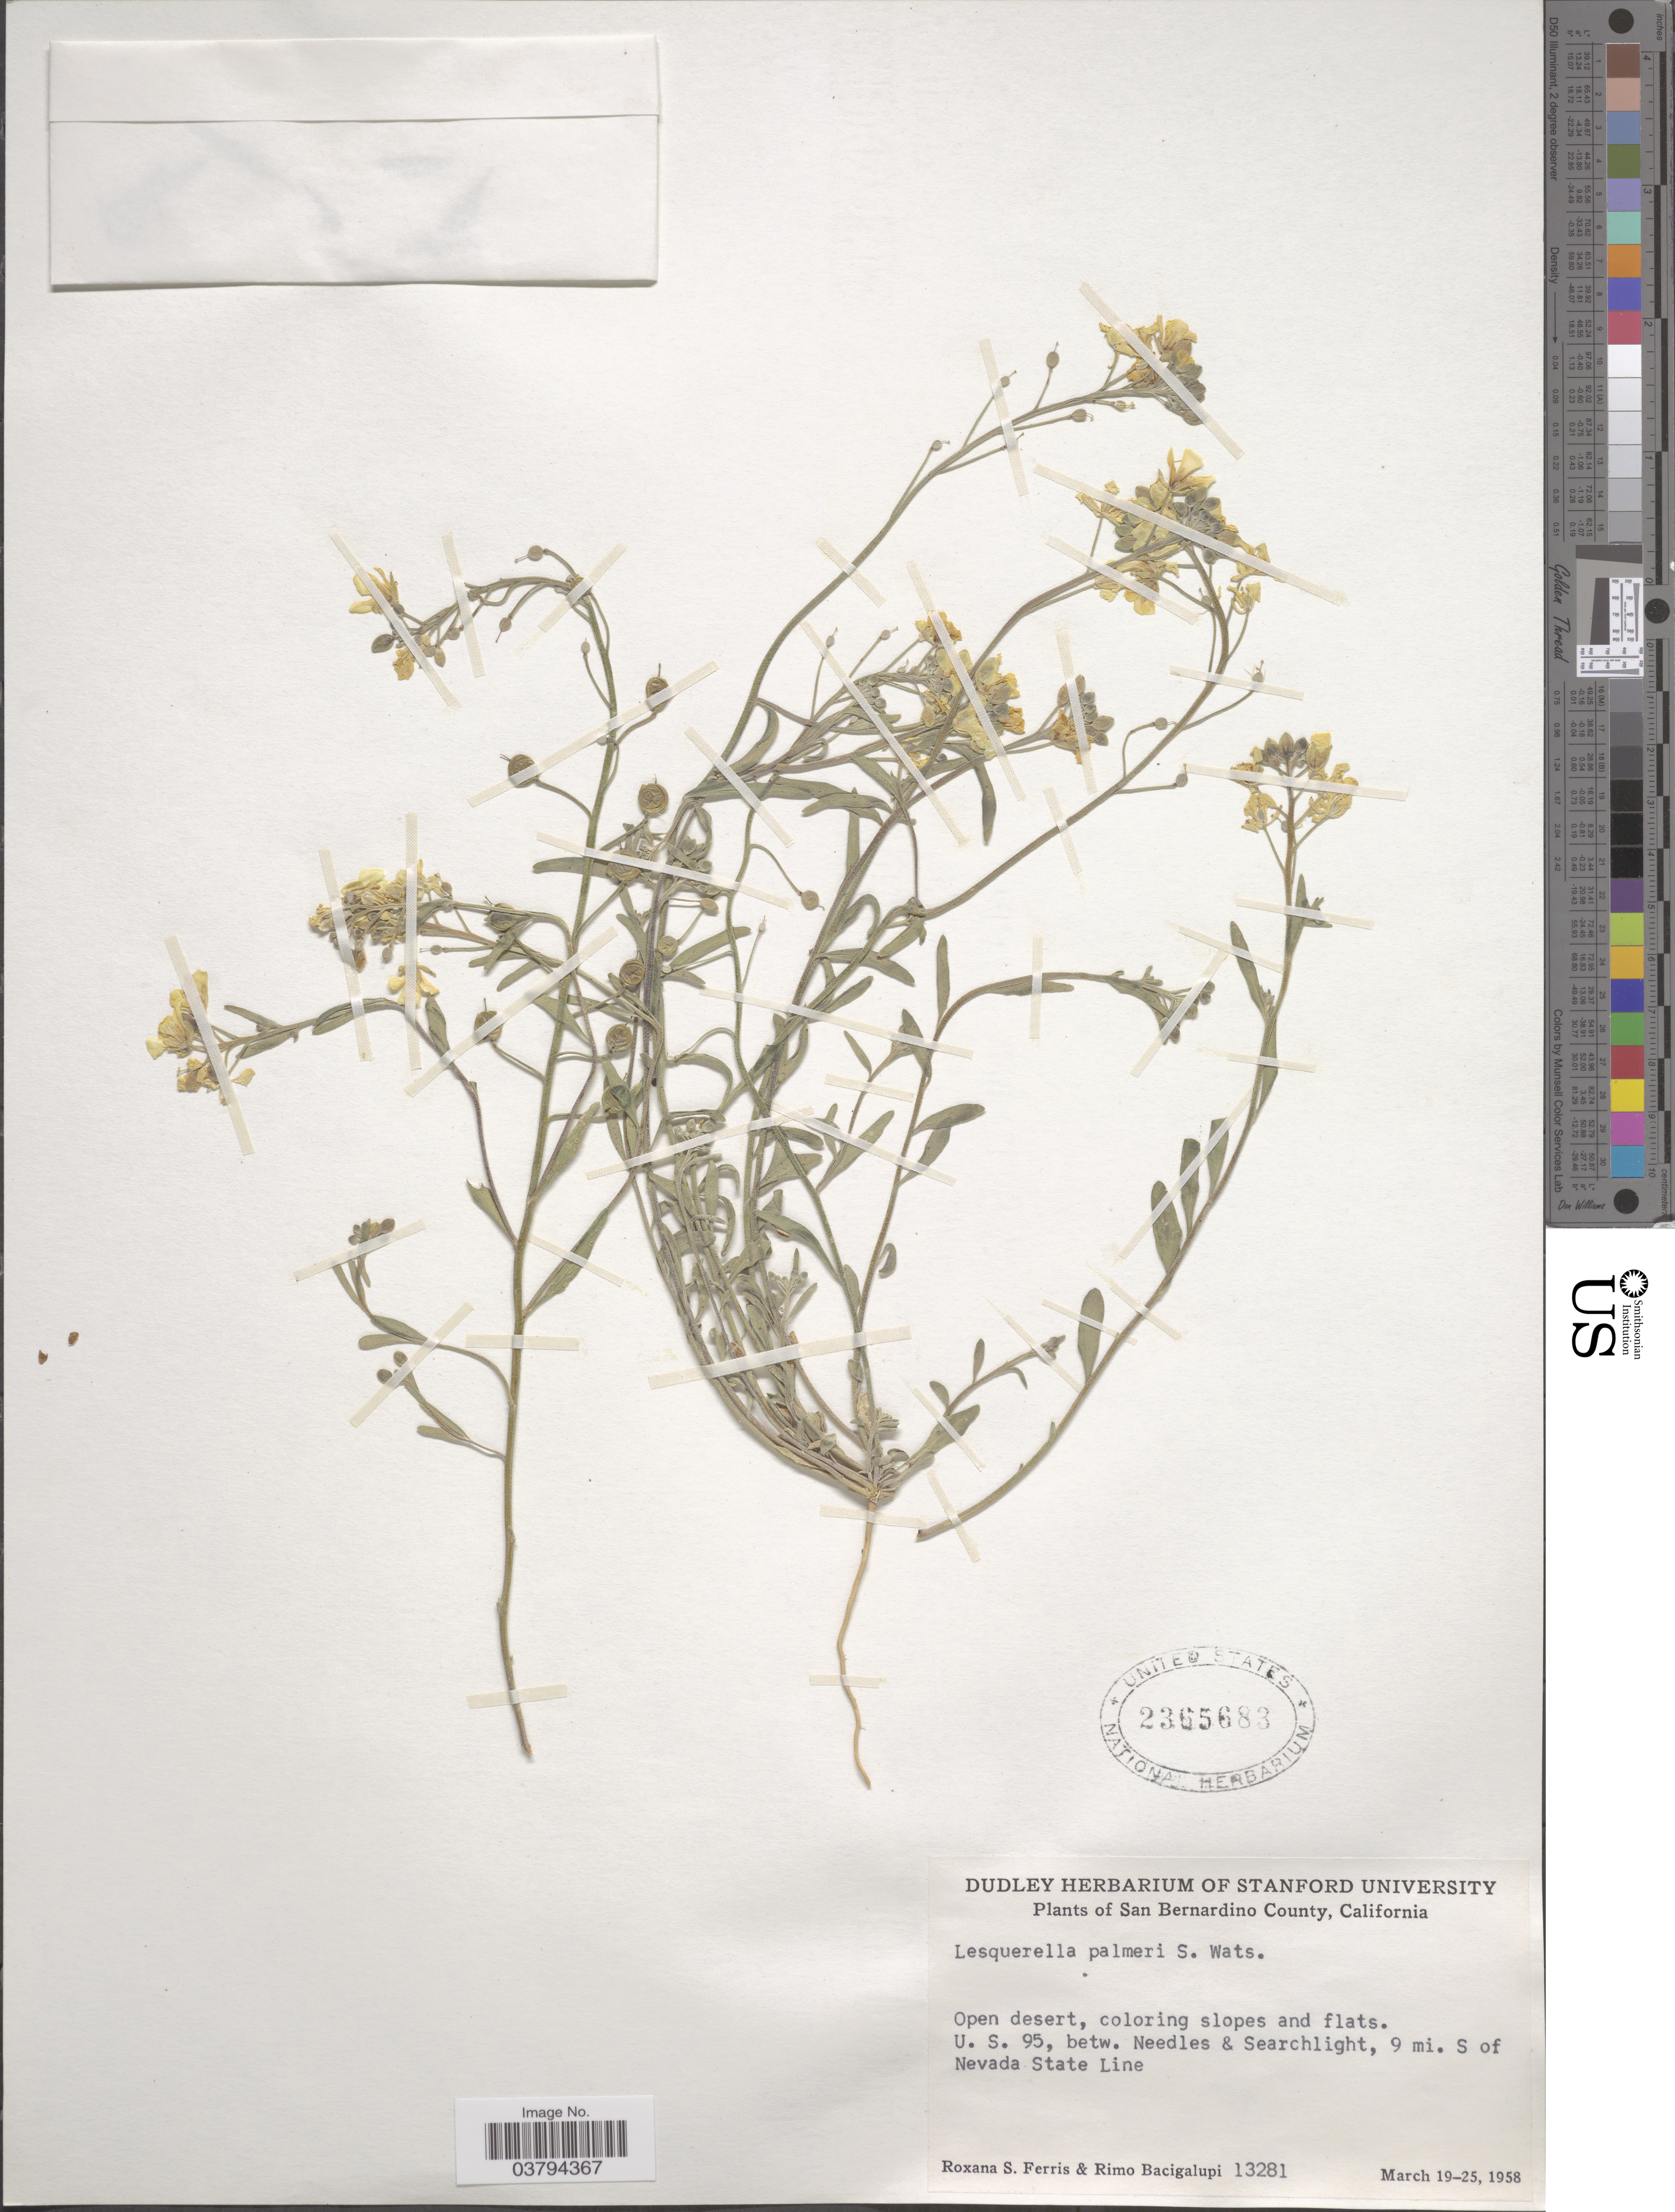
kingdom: Plantae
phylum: Tracheophyta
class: Magnoliopsida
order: Brassicales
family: Brassicaceae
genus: Lesquerella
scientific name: Lesquerella tenella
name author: A. Nelson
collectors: R. S. Ferris & R. Bacigalupi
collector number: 13281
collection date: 1958-03-19/1958-03-25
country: United States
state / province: California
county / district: San Bernardino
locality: San Bernardino County. U.S. 95, betw. Needles & Searchlight, 9 mi. S of Nevada State Line.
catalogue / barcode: US 2365683